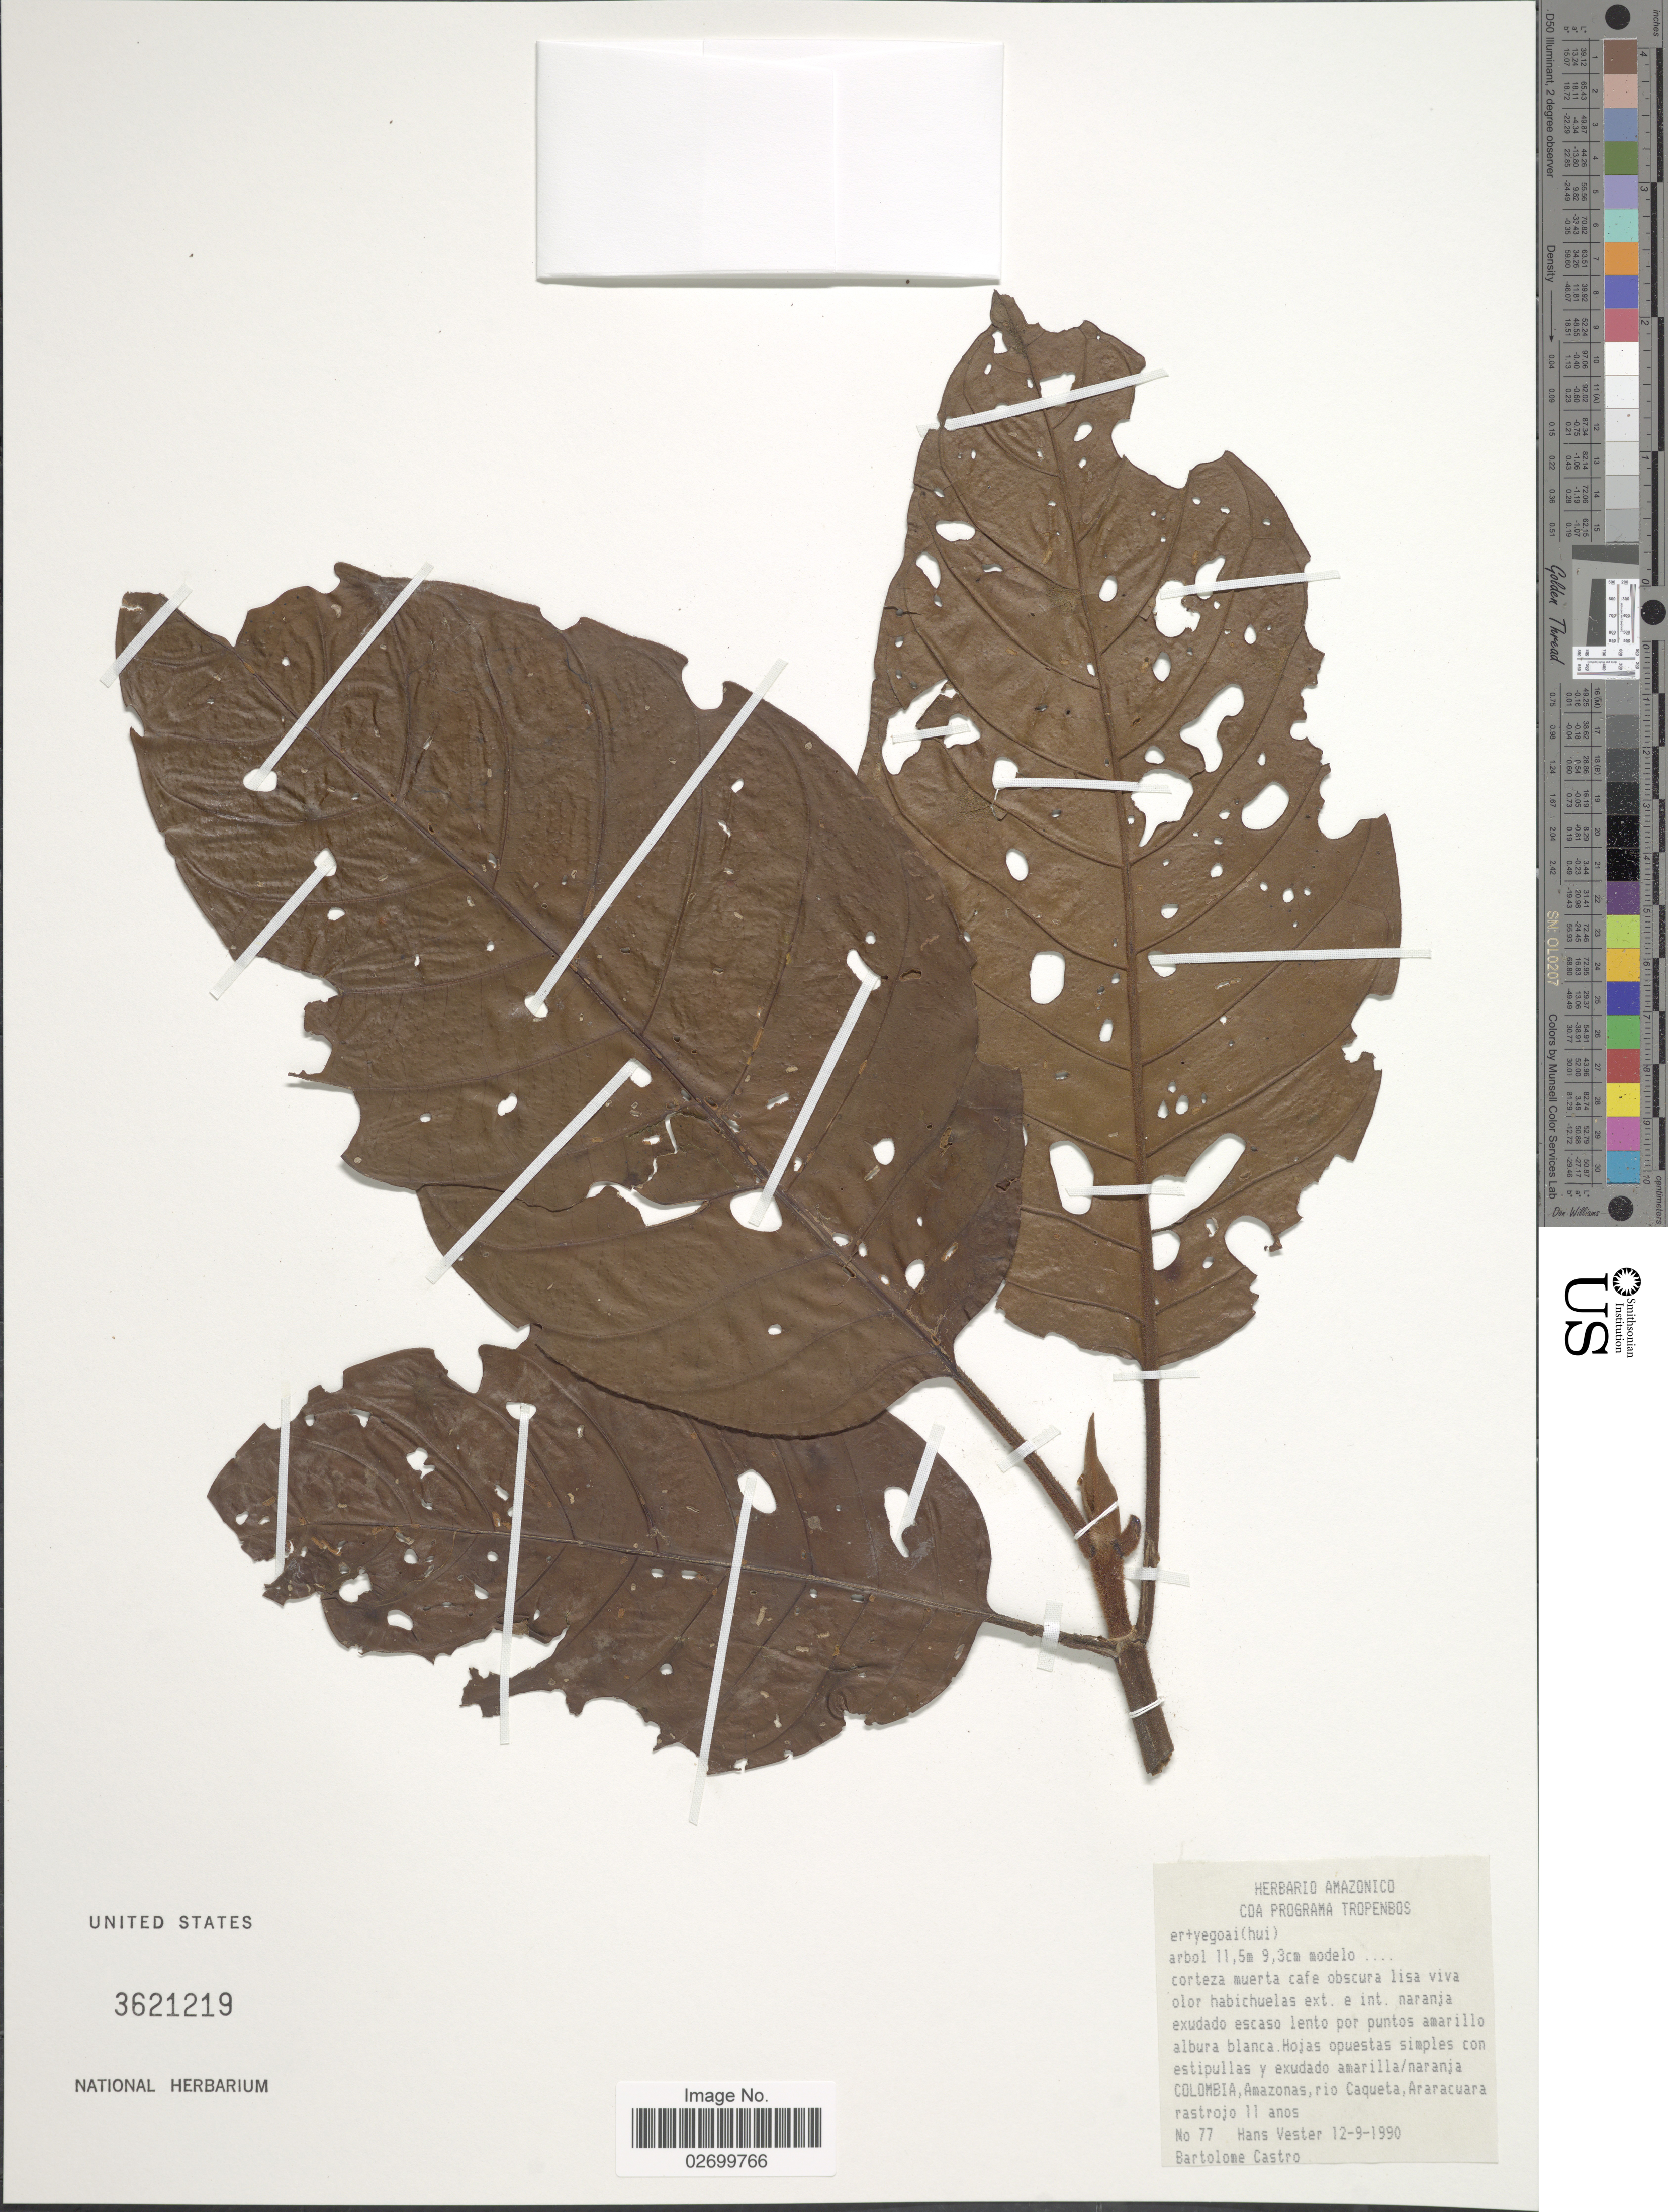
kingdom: Plantae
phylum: Tracheophyta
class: Magnoliopsida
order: Gentianales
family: Rubiaceae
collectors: H. Vester & B. Castro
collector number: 77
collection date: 1990-09-12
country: Colombia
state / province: Amazônas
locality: Rio Caqueta, Araracuara rastrojo 11 anos.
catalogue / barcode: US 3621219